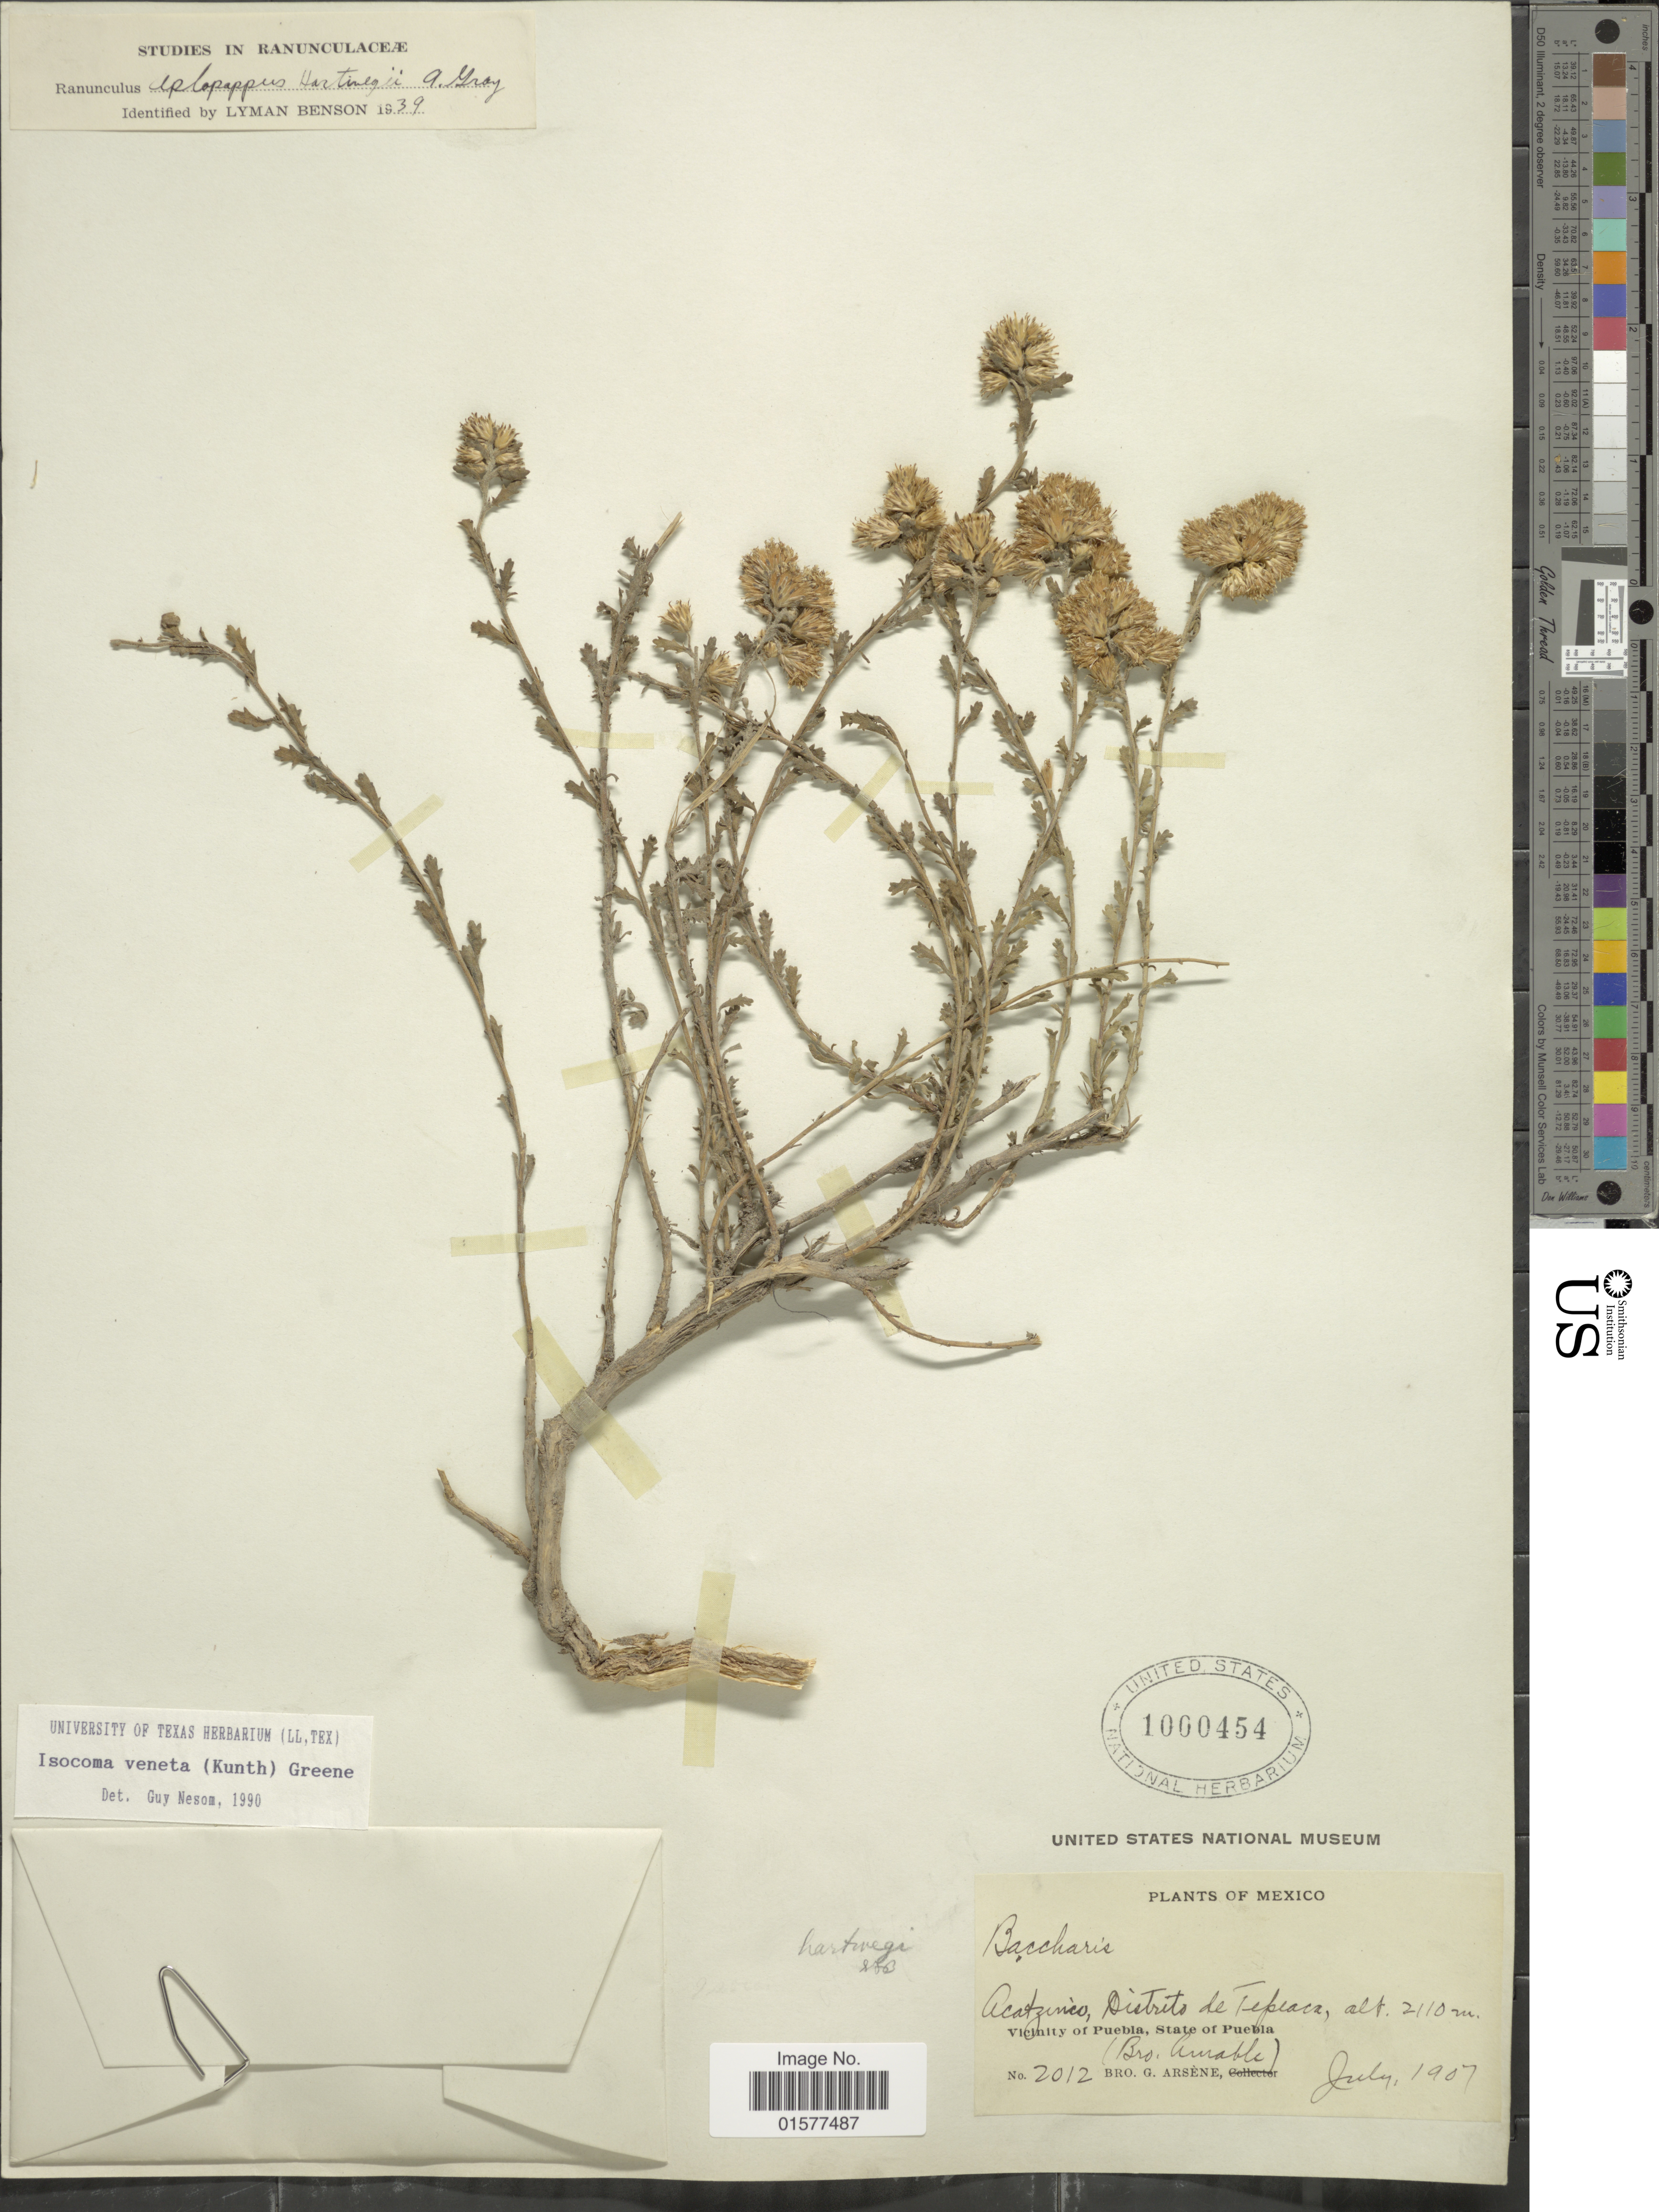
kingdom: Plantae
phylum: Tracheophyta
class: Magnoliopsida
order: Asterales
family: Asteraceae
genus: Isocoma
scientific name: Isocoma veneta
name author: (Kunth) Greene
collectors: B. Amable & Bro. G. Arsène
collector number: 2012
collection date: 1907-07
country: Mexico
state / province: Puebla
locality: Acatzinco, Distrito de Tepeaca, Vicinity of Puebla, State of Puebla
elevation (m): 2110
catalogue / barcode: US 1000454